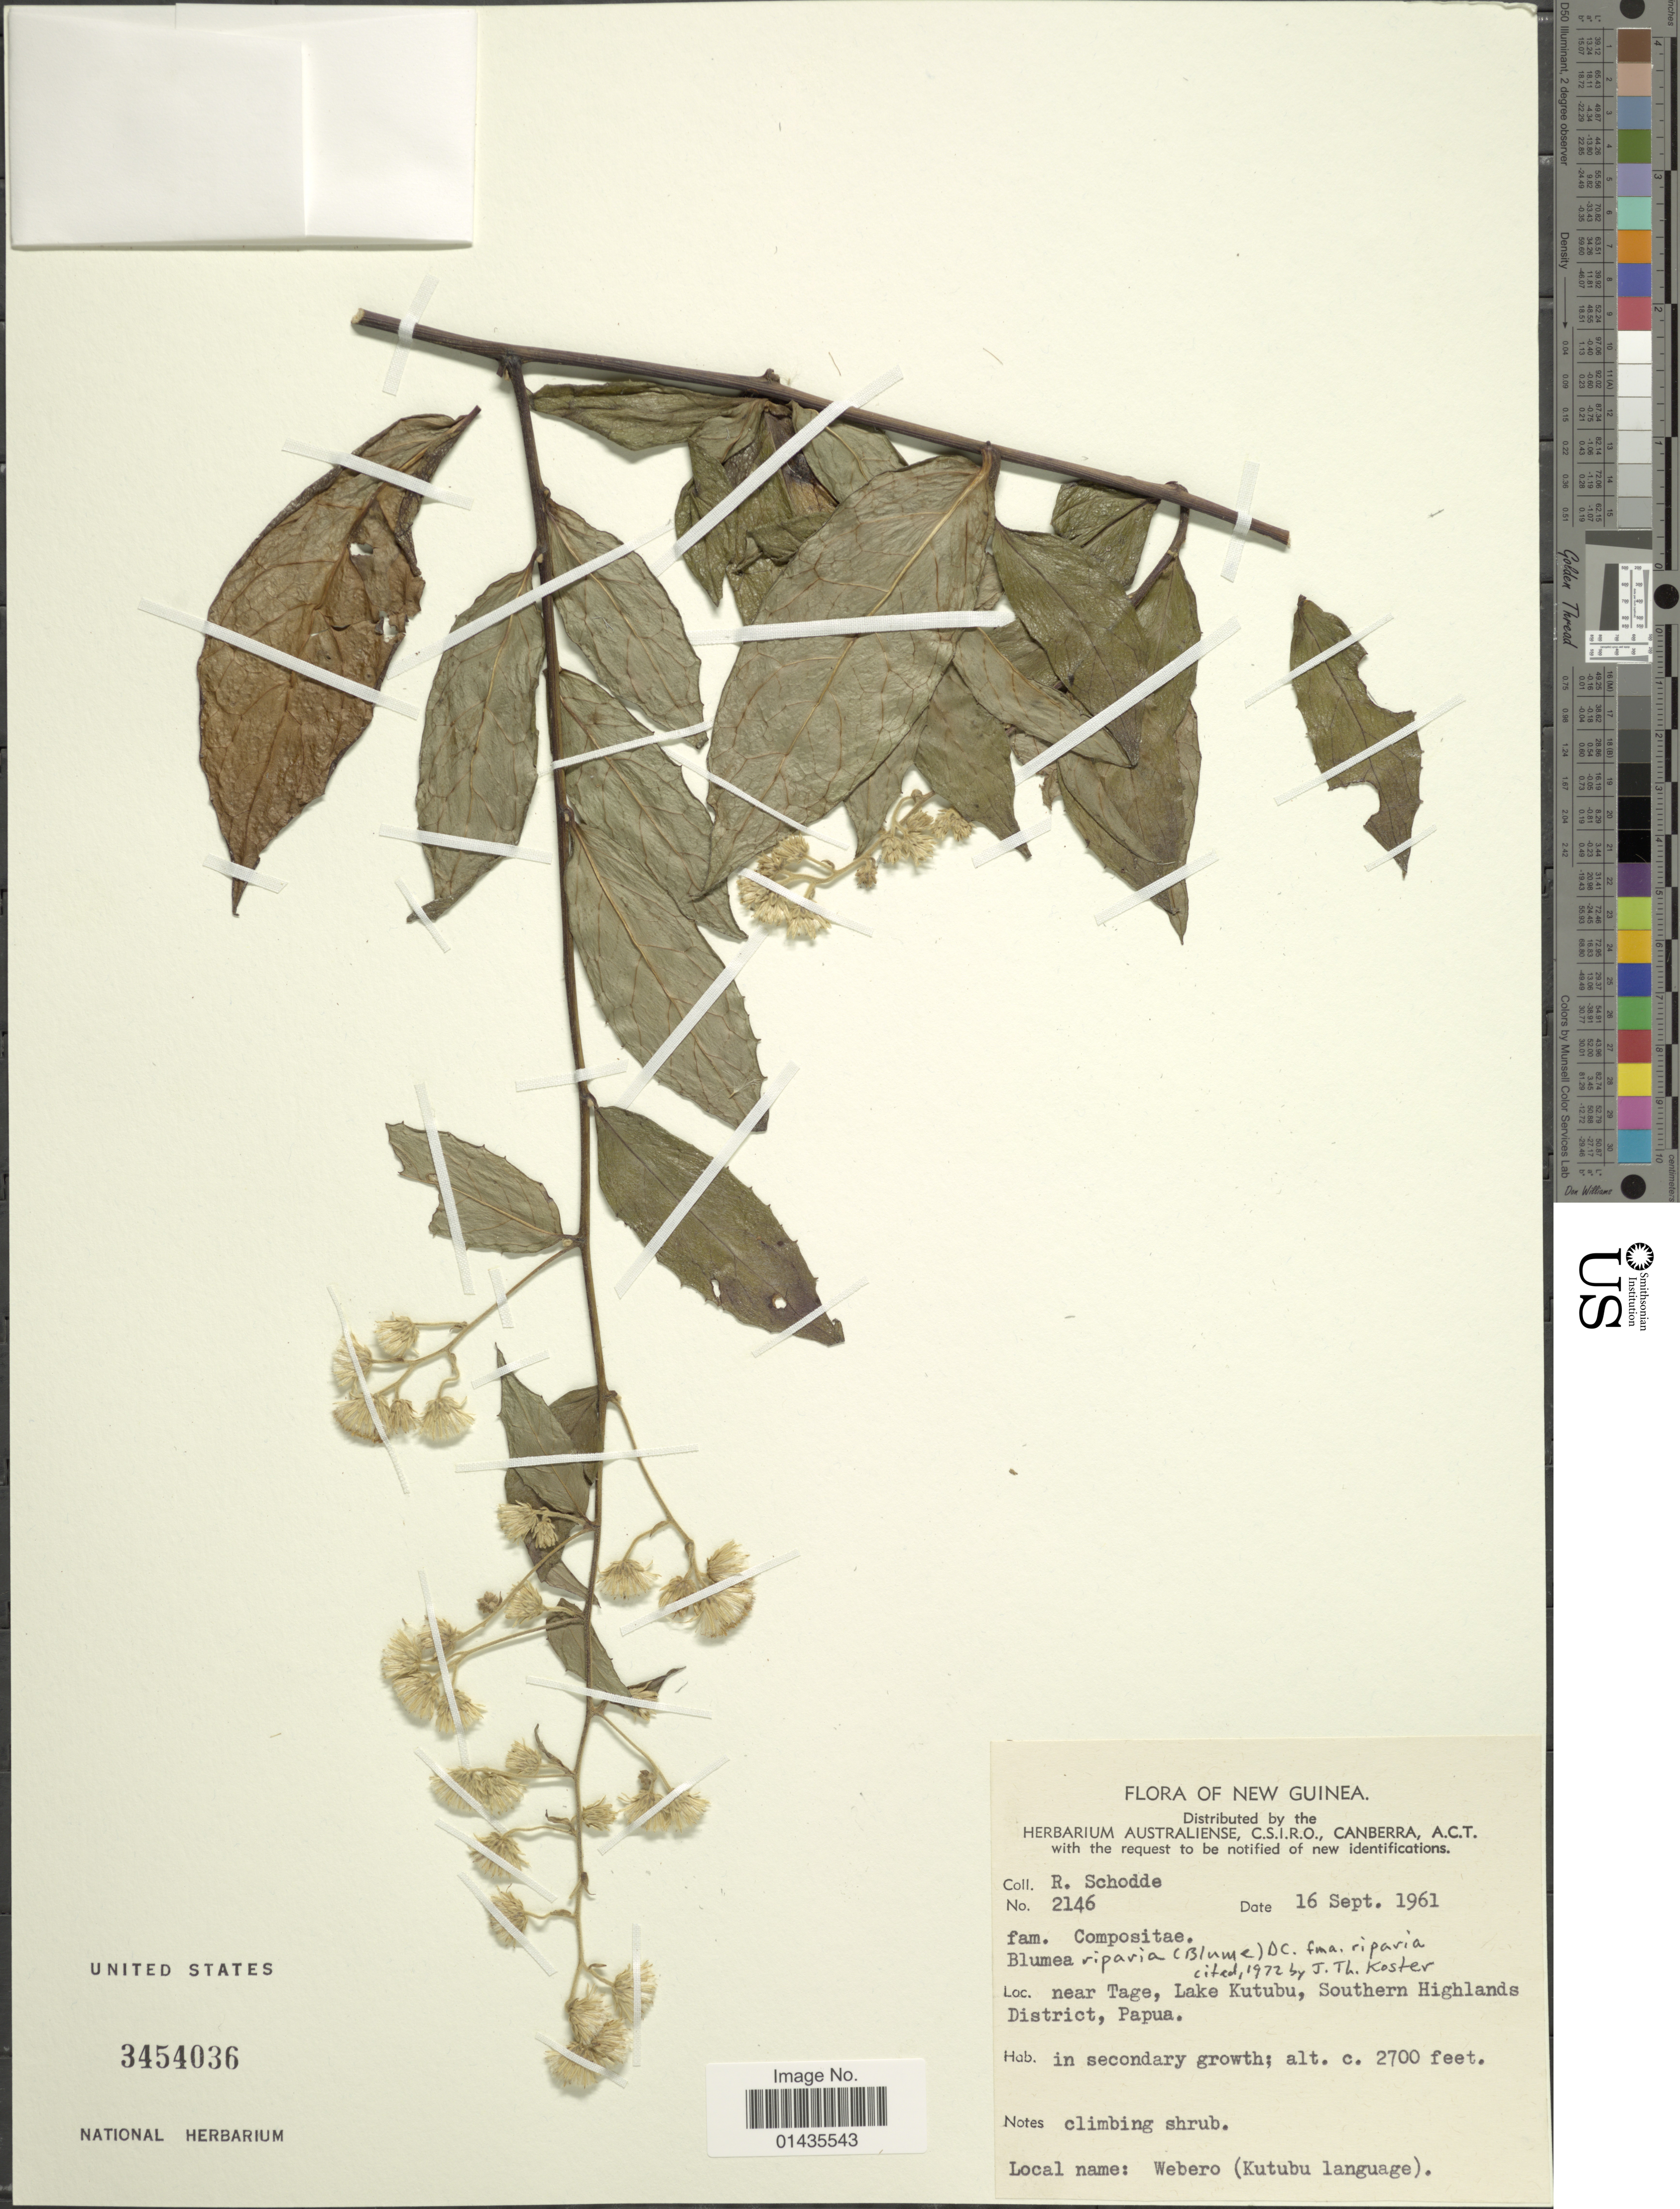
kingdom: Plantae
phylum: Tracheophyta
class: Magnoliopsida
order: Asterales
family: Asteraceae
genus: Blumea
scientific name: Blumea riparia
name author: (Blume) DC.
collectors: R. Schodde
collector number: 2146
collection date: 1961-09-16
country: Papua New Guinea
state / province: Southern Highlands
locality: New Guinea, near Tage, Lake Kutubu, Papua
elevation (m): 823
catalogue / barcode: US 3454036